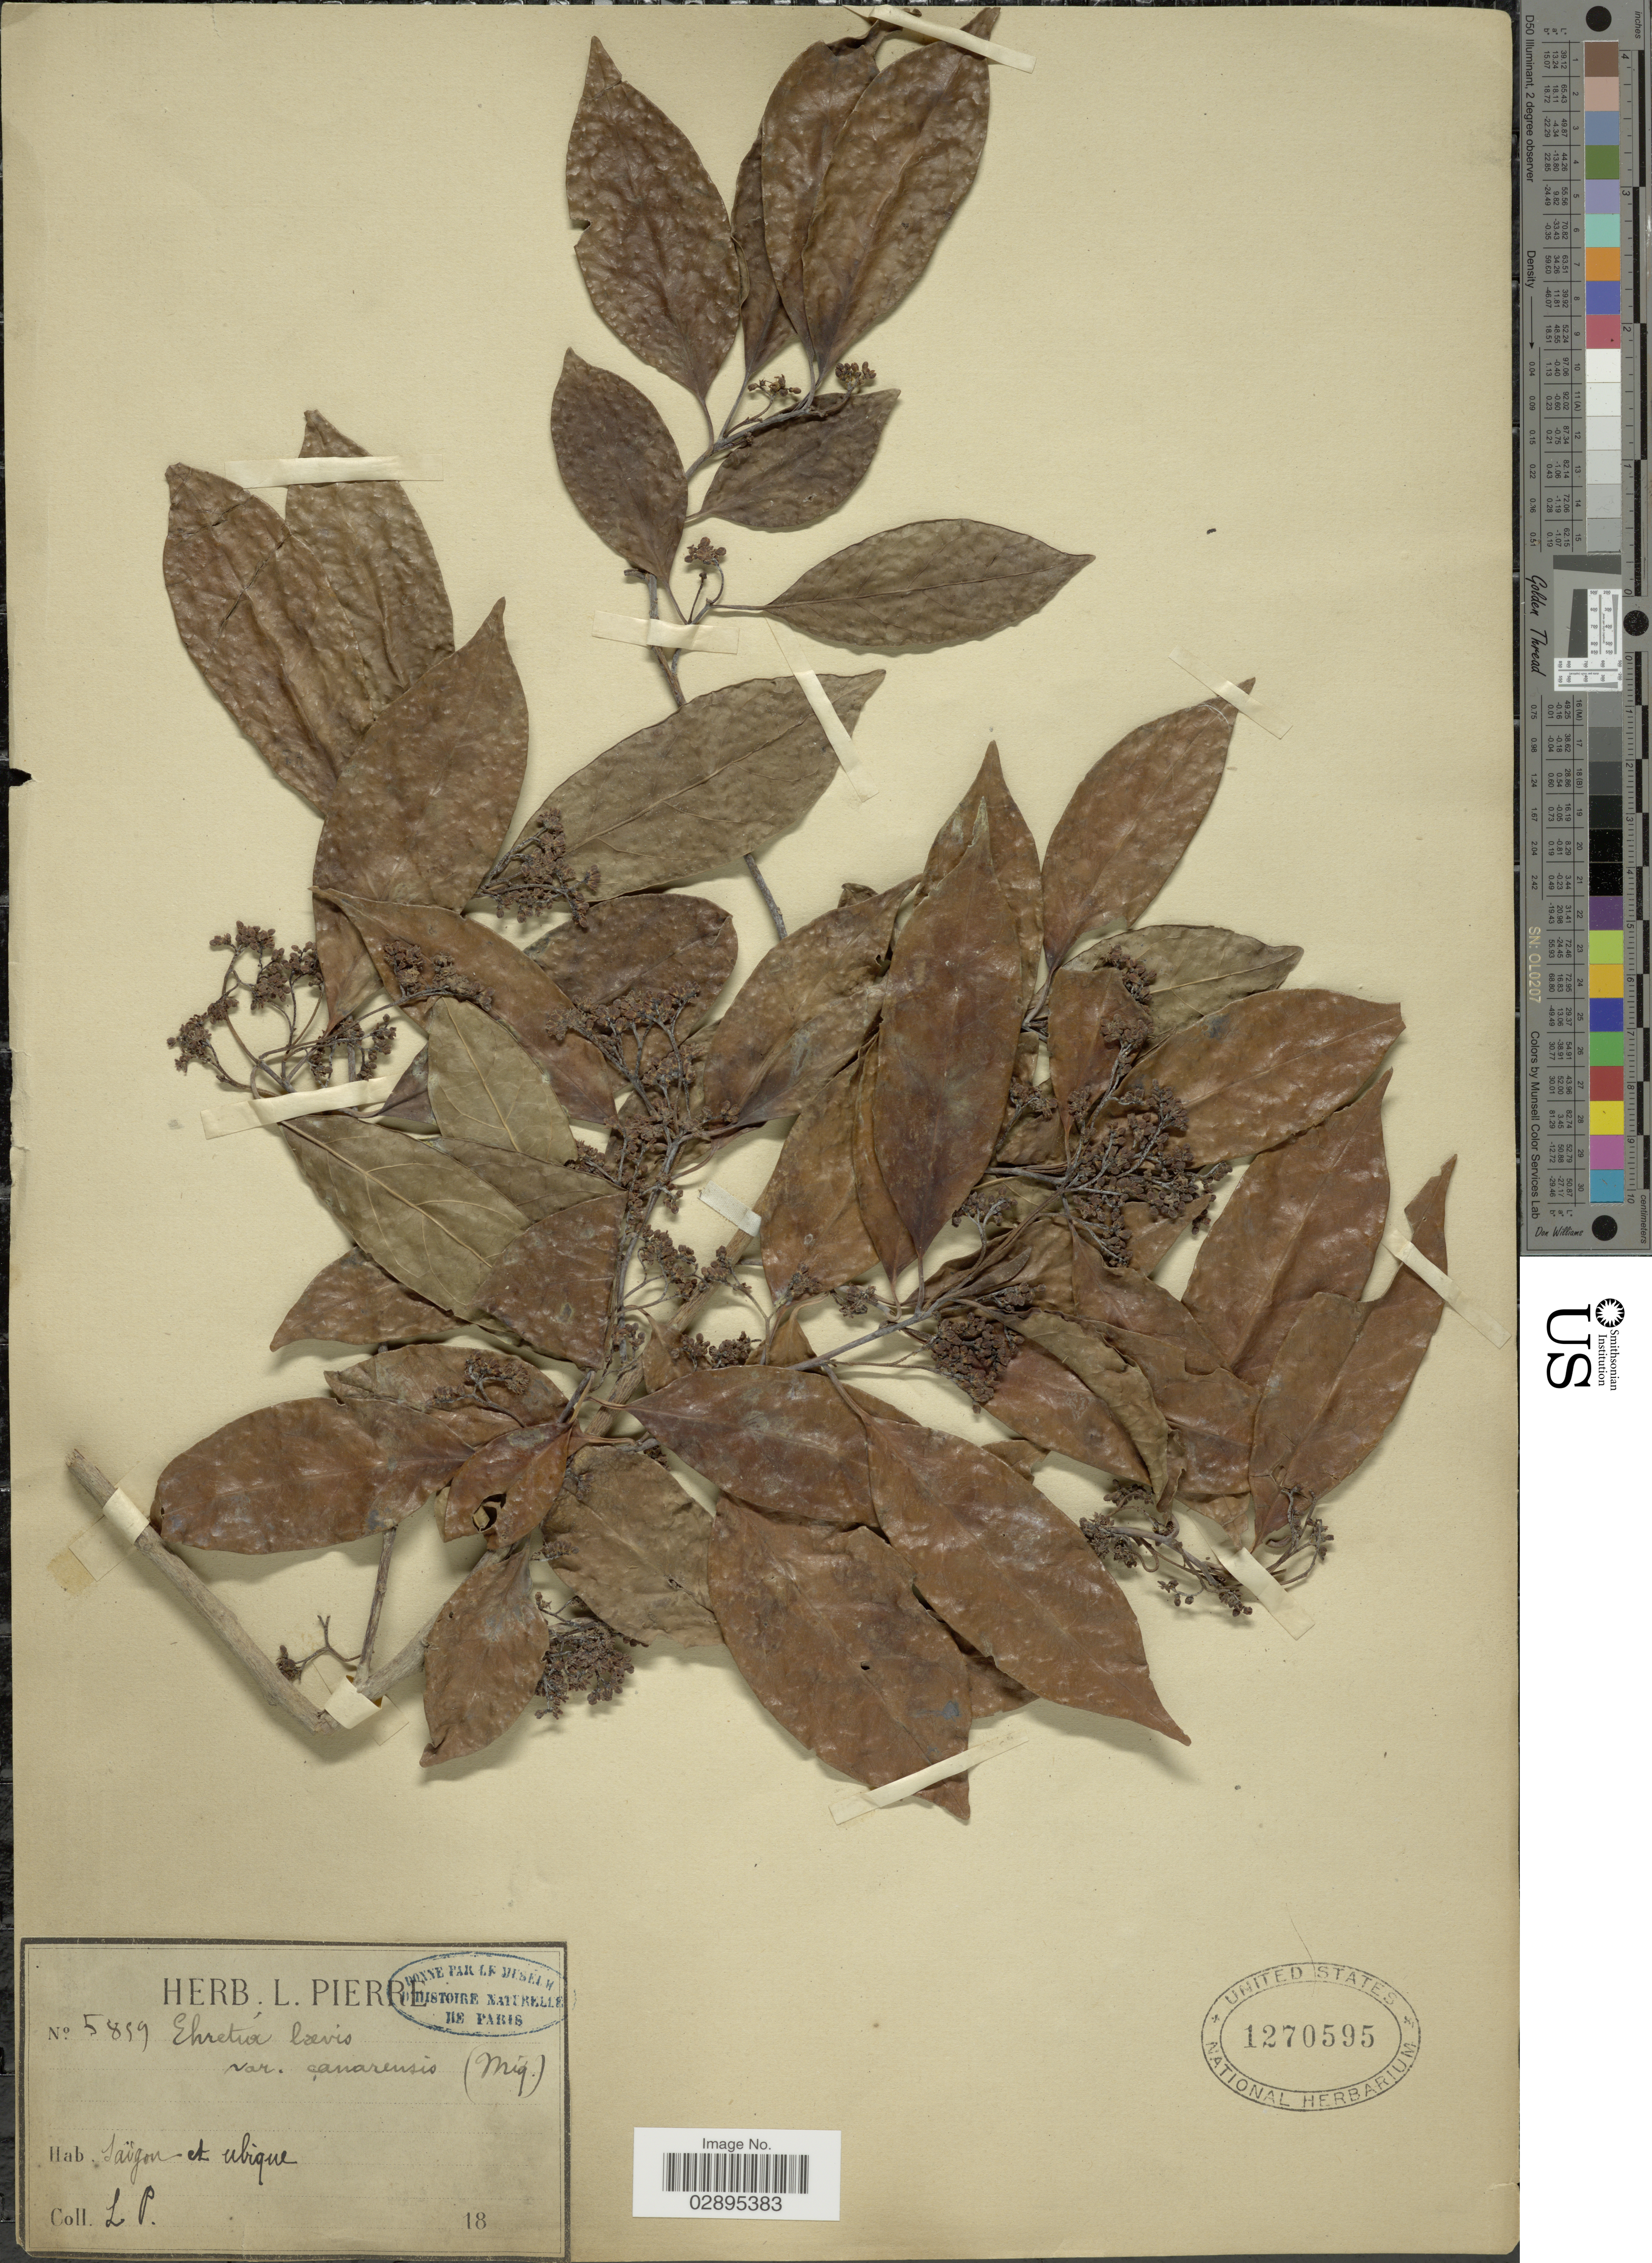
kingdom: Plantae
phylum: Tracheophyta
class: Magnoliopsida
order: Boraginales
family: Ehretiaceae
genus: Ehretia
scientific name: Ehretia laevis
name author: Roxb.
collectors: L. Pierre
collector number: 5859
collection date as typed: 18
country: Vietnam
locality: Saïgon et Ubique.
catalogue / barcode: US 1270595